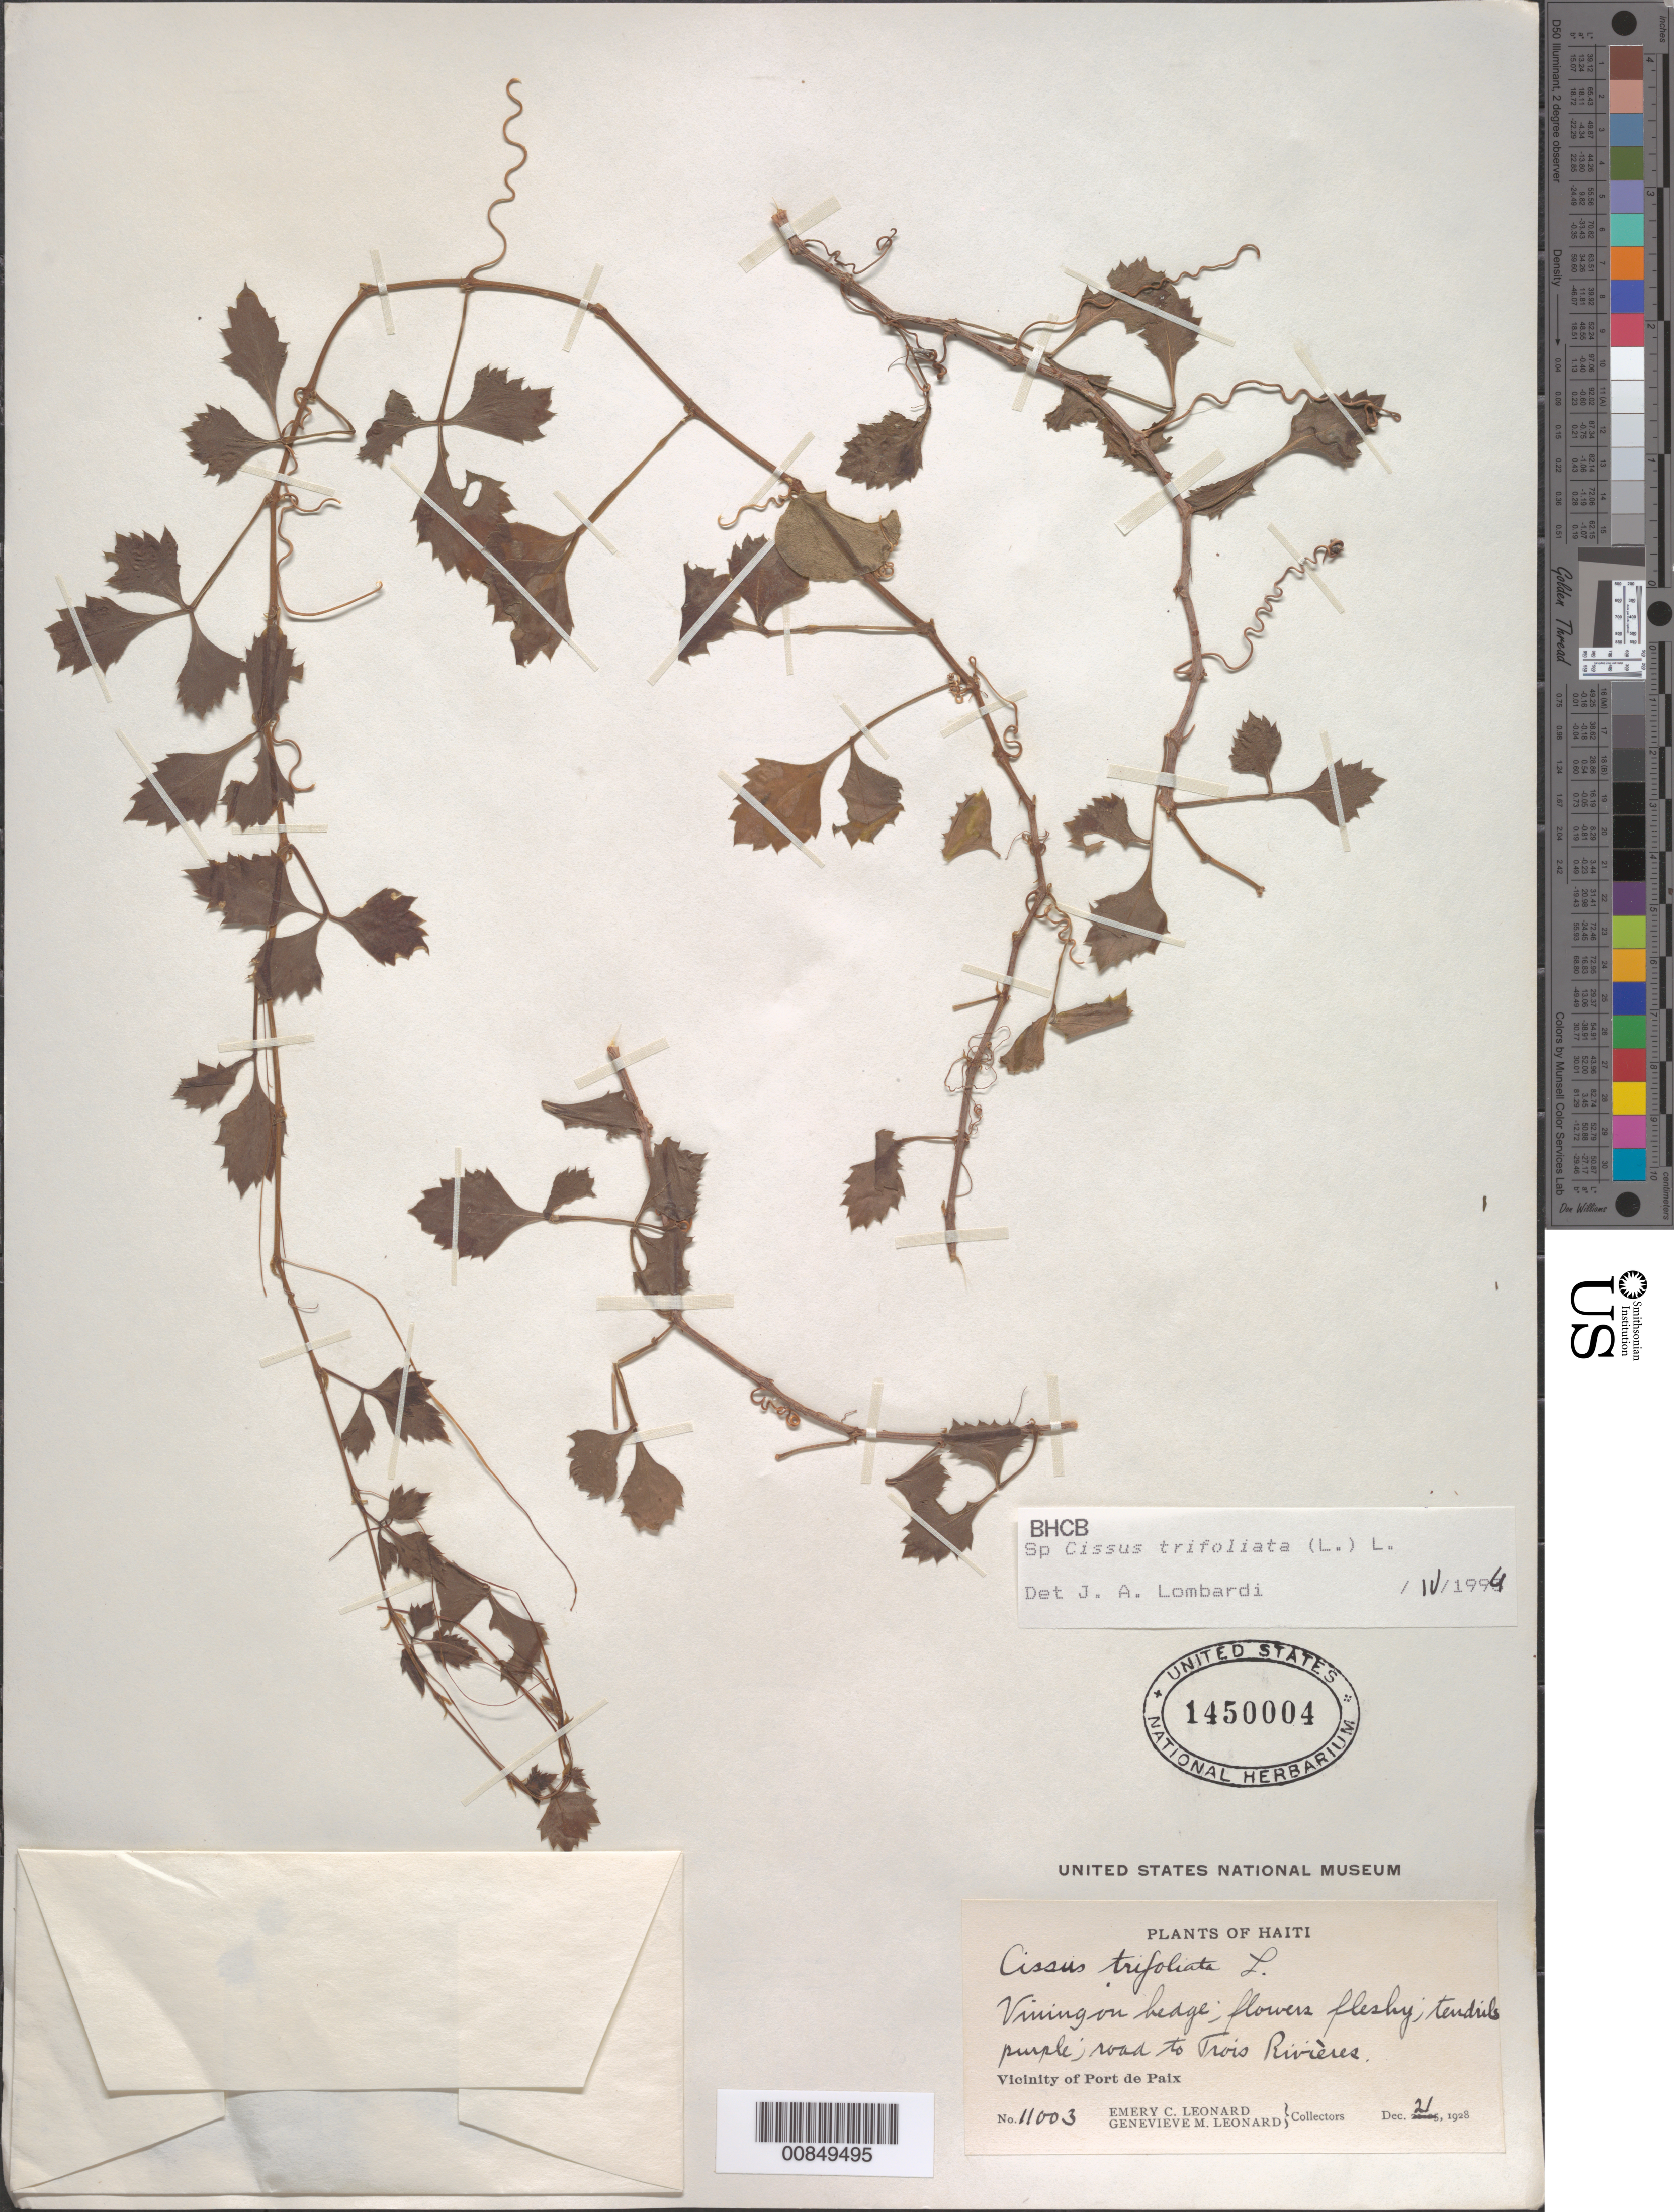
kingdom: Plantae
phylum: Tracheophyta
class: Magnoliopsida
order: Vitales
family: Vitaceae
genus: Cissus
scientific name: Cissus trifoliata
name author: (L.) L.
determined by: Lombardi, Julio A.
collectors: E. C. Leonard & G. M. Leonard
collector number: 11003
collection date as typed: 21 Dec 1928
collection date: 1928-12-21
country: Haiti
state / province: Nord-Ouest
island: Hispaniola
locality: Vicinity of Port de Paix, road to Trois Rivières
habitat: On hedge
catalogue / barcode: US 1450004